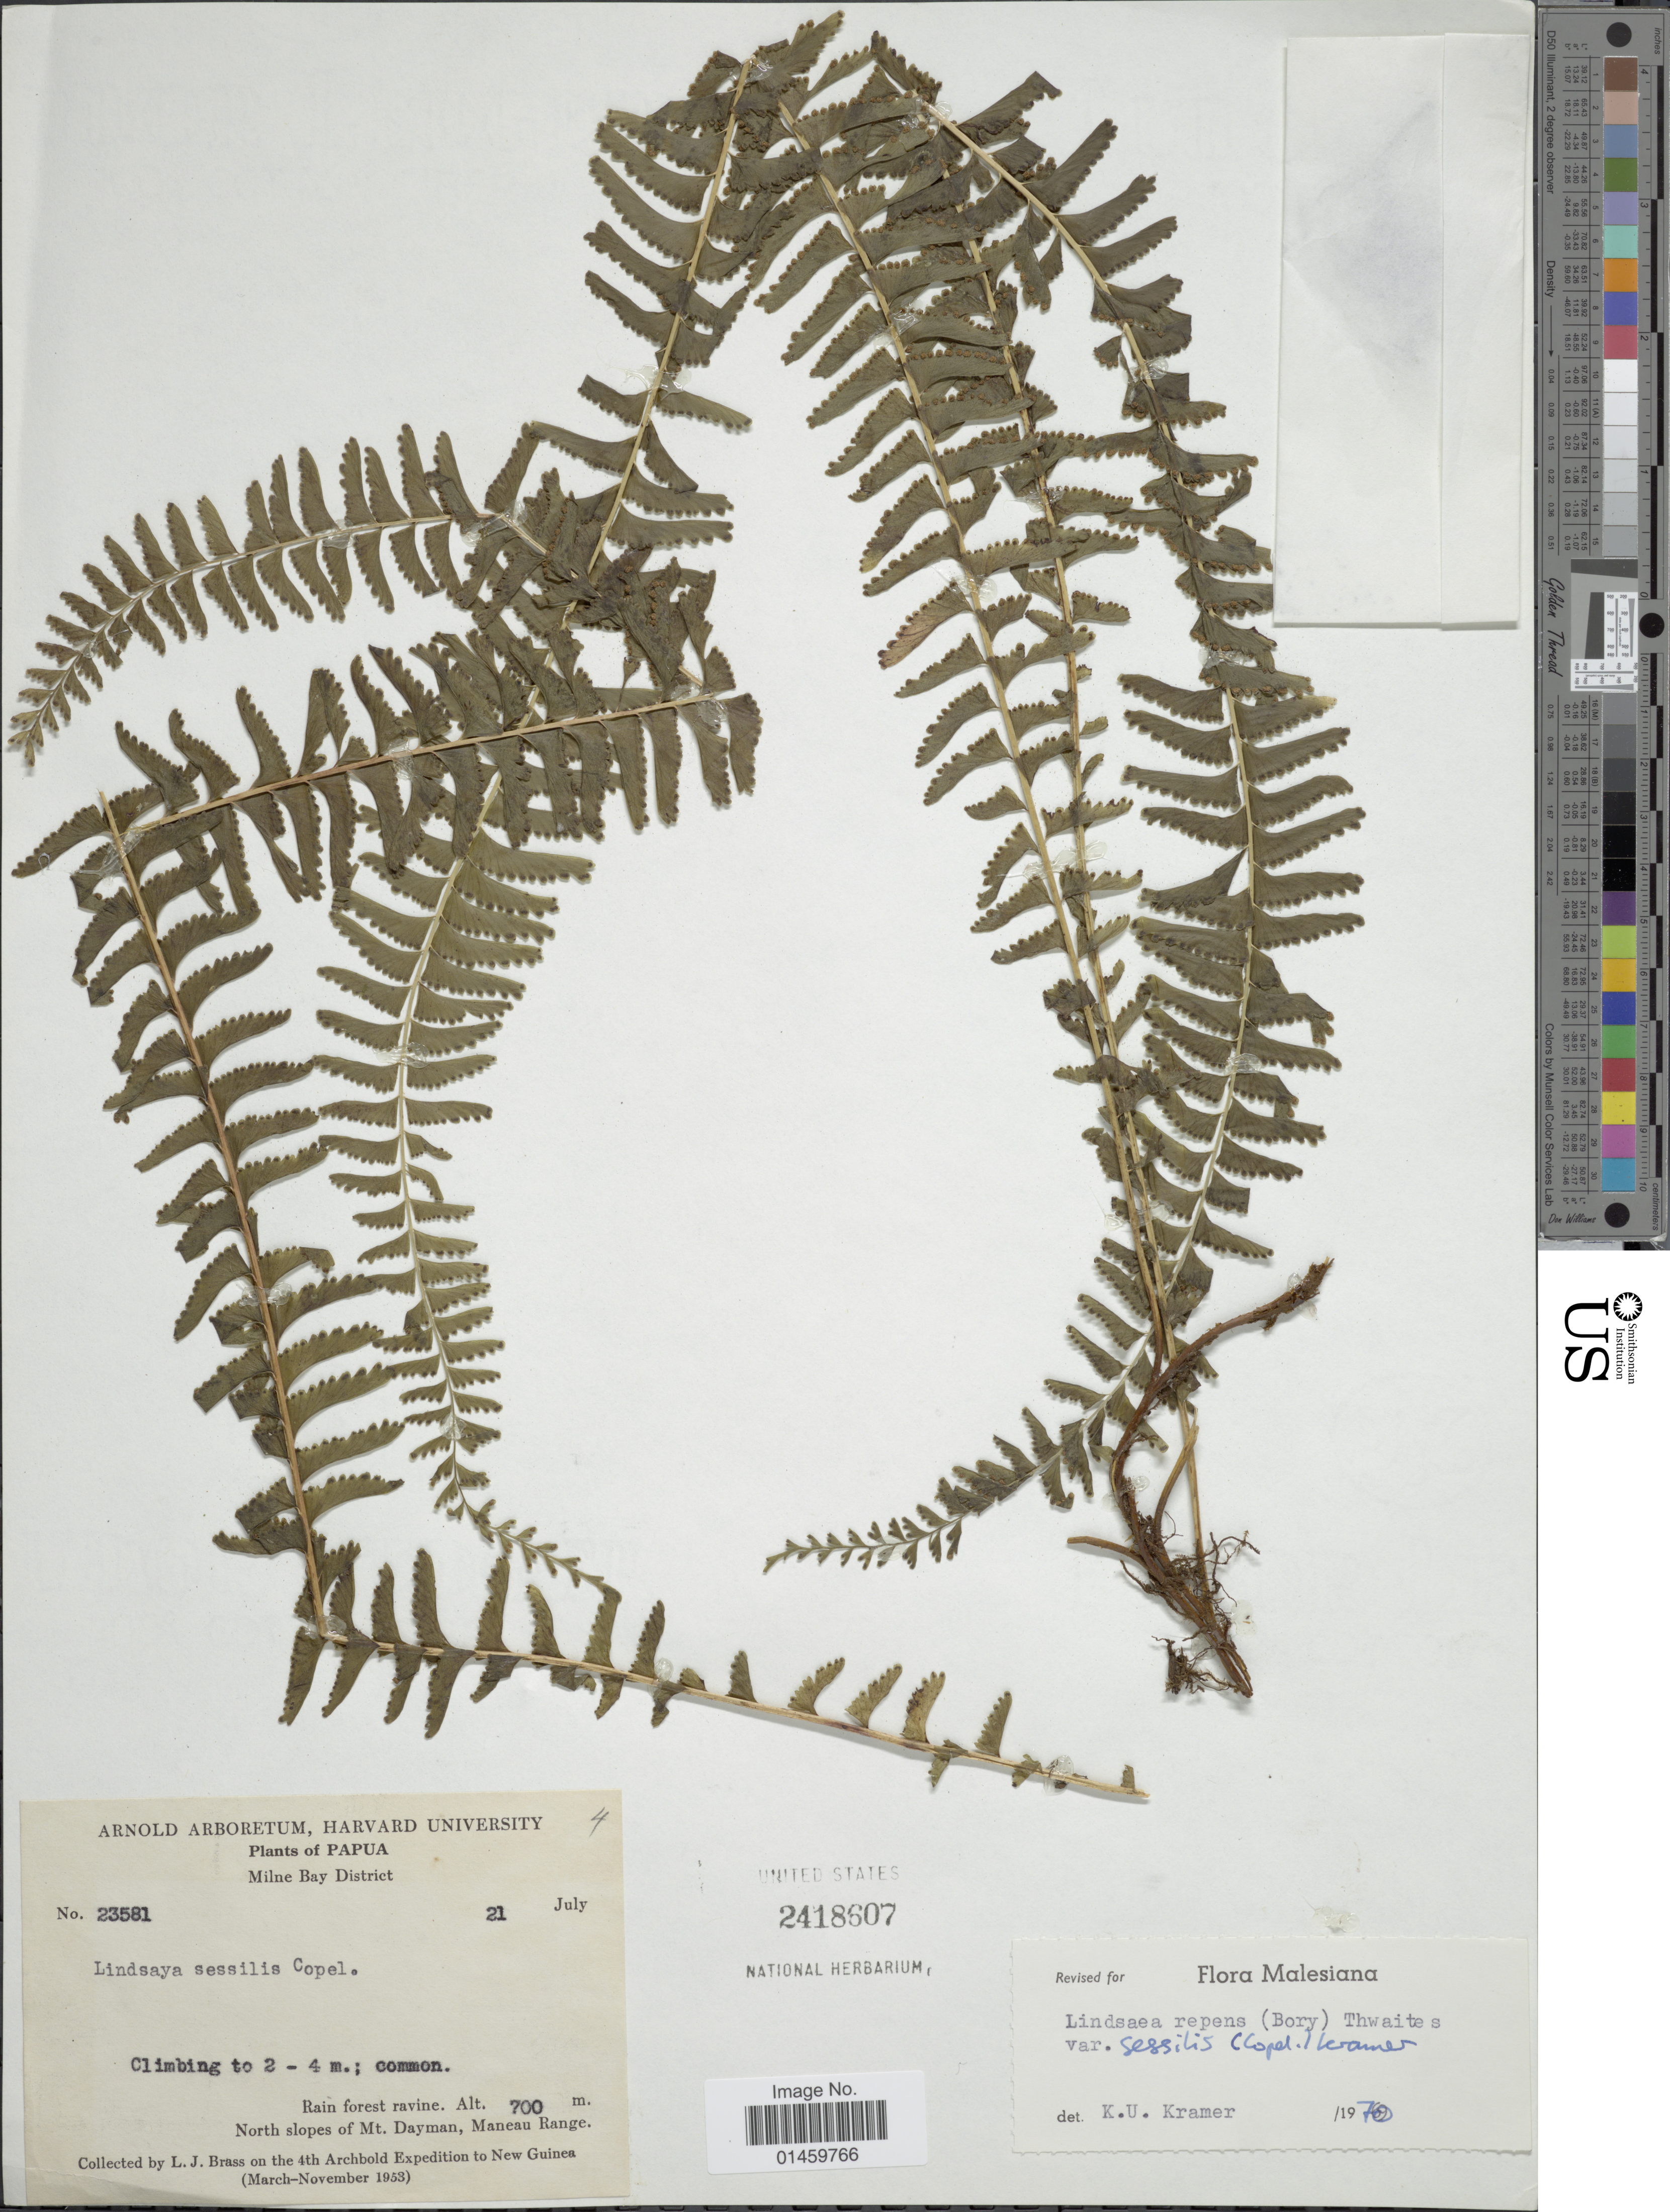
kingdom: Plantae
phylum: Tracheophyta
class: Polypodiopsida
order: Polypodiales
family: Lindsaeaceae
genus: Lindsaea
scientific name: Lindsaea repens var. sessilis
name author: (Copel.) K.U. Kramer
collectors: L. J. Brass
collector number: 23581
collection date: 1953-07-21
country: Papua New Guinea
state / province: Milne Bay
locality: Milne Bay District. Papua. North slopes of Mt. Dayman, Maneau Range.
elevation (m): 700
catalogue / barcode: US 2418607